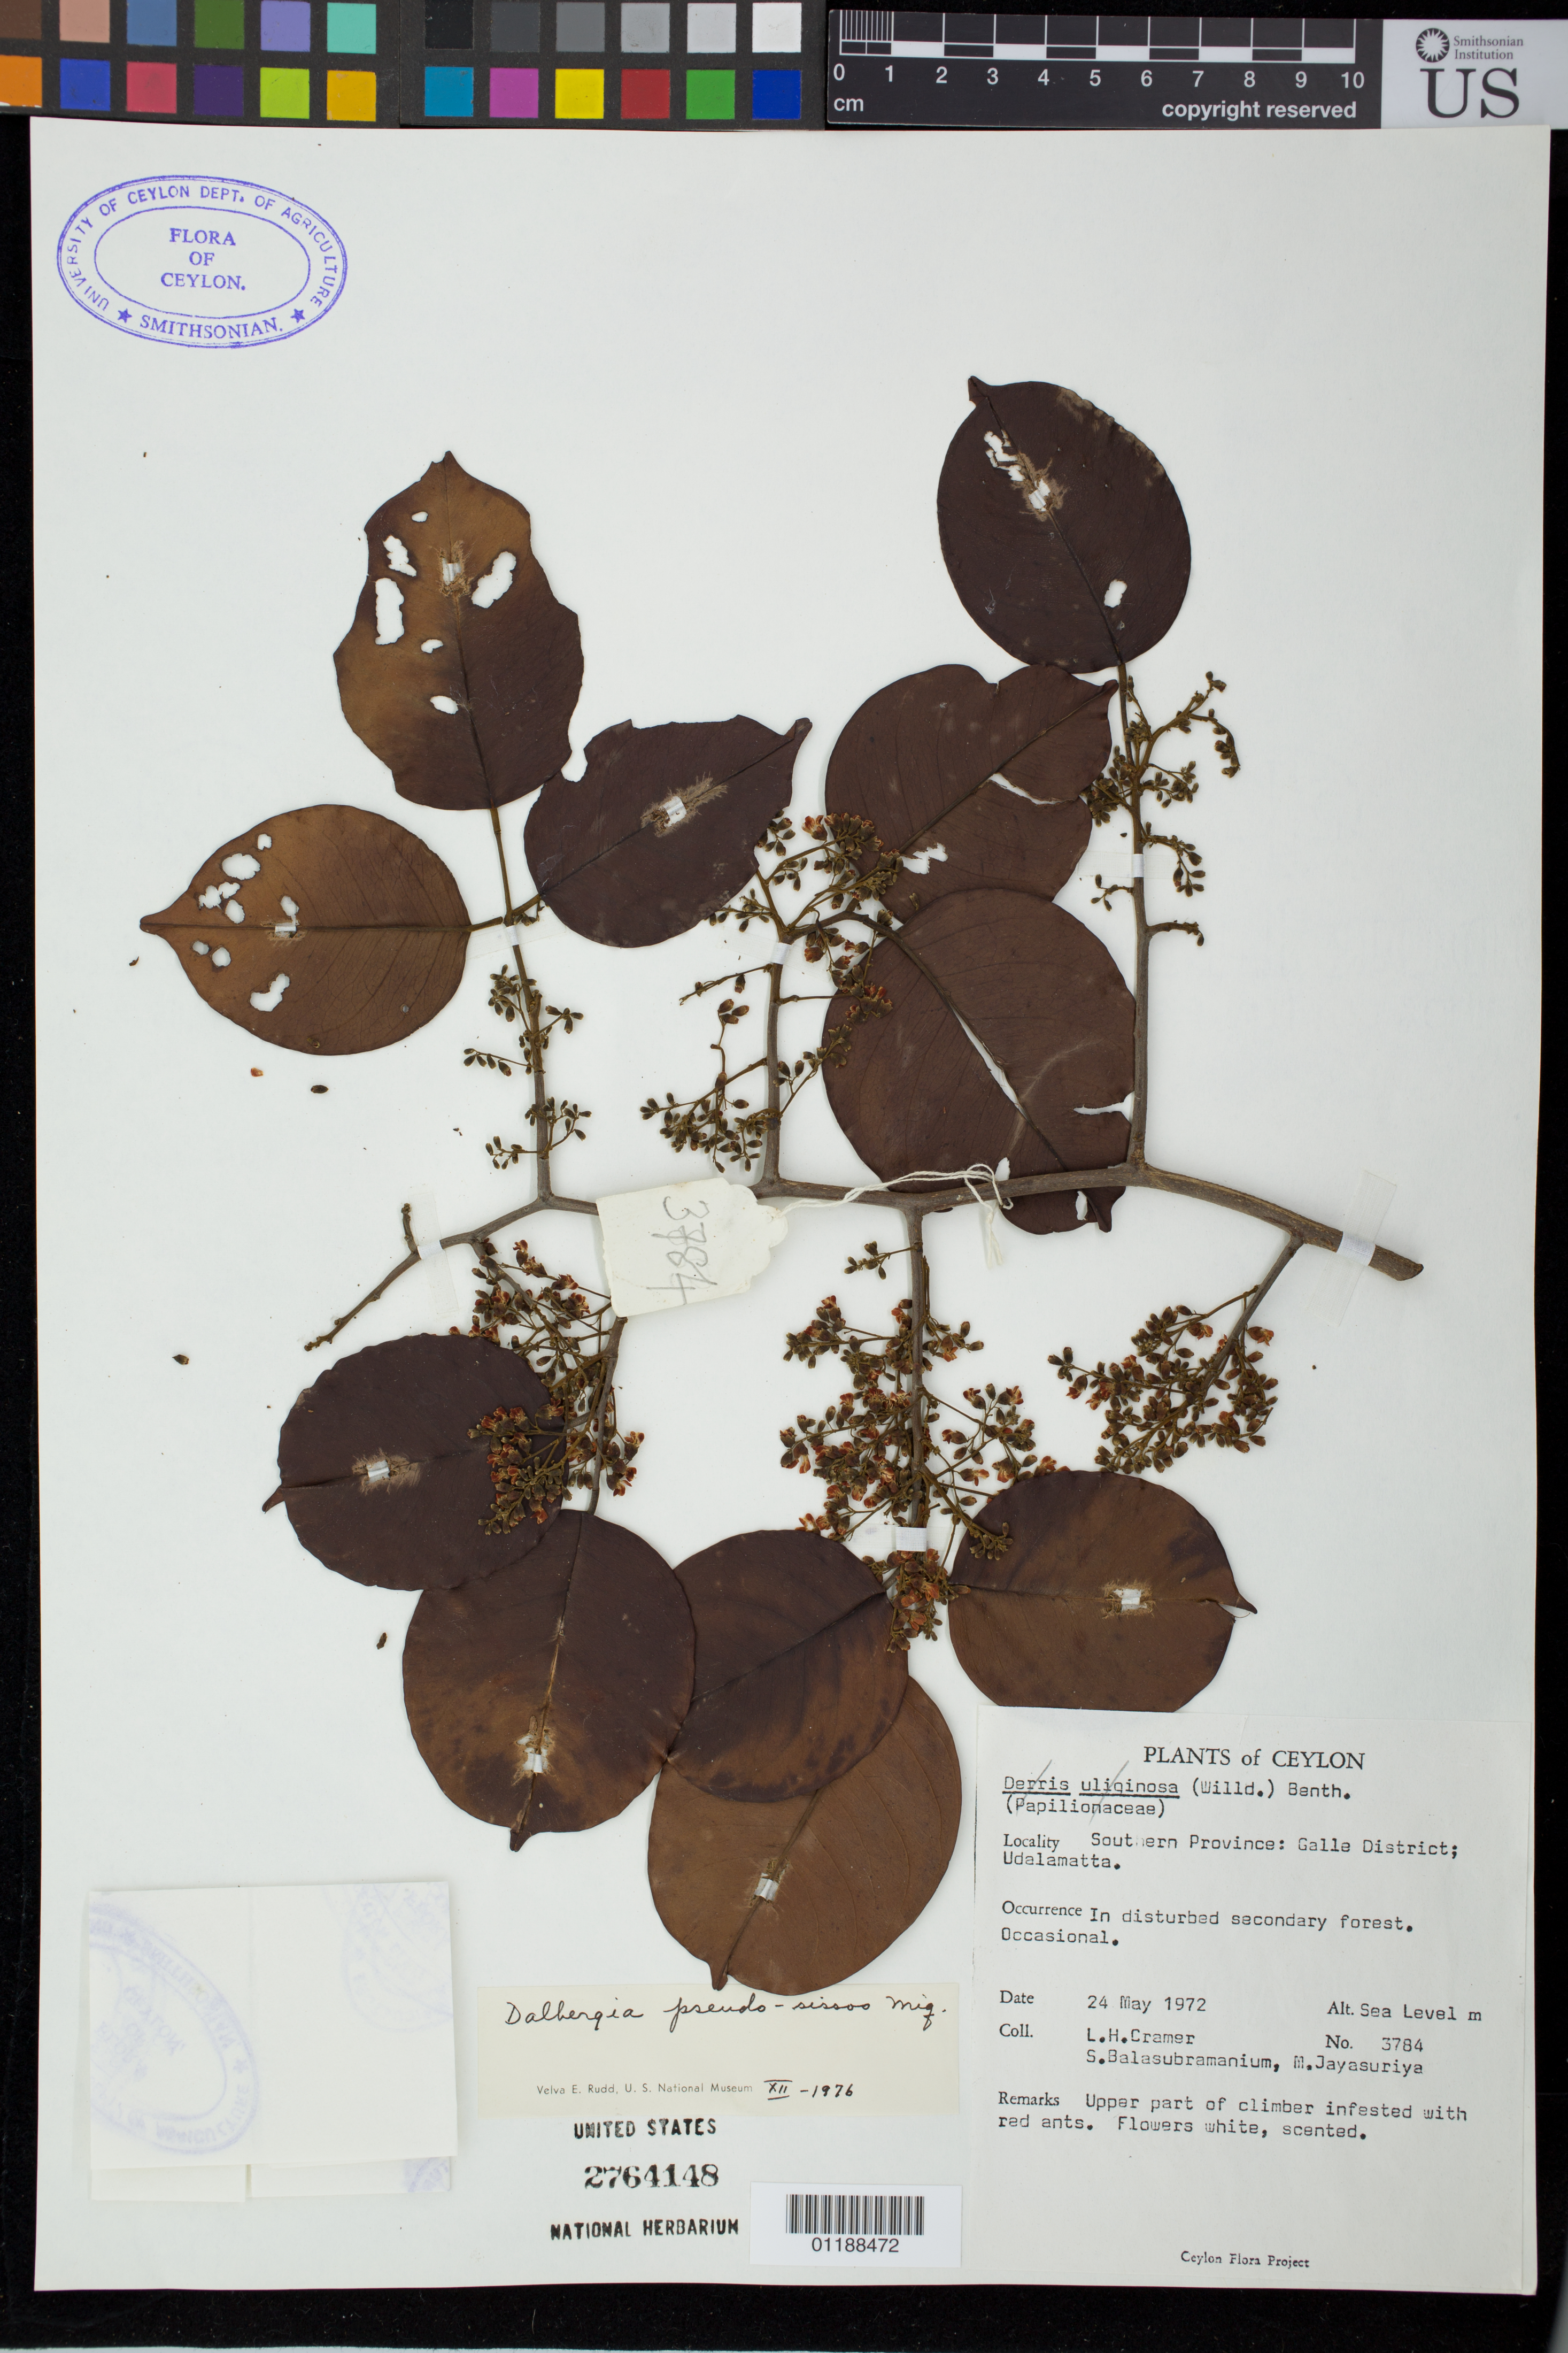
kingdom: Plantae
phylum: Tracheophyta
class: Magnoliopsida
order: Fabales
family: Fabaceae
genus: Dalbergia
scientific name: Dalbergia pseudo-sissoo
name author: Miq.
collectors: L. H. Cramer, S. Balasubramanium & M. Jayasuriya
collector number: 3784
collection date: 1972-05-24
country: Sri Lanka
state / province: Southern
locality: Galle District; Udalamatta.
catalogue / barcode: US 2764148